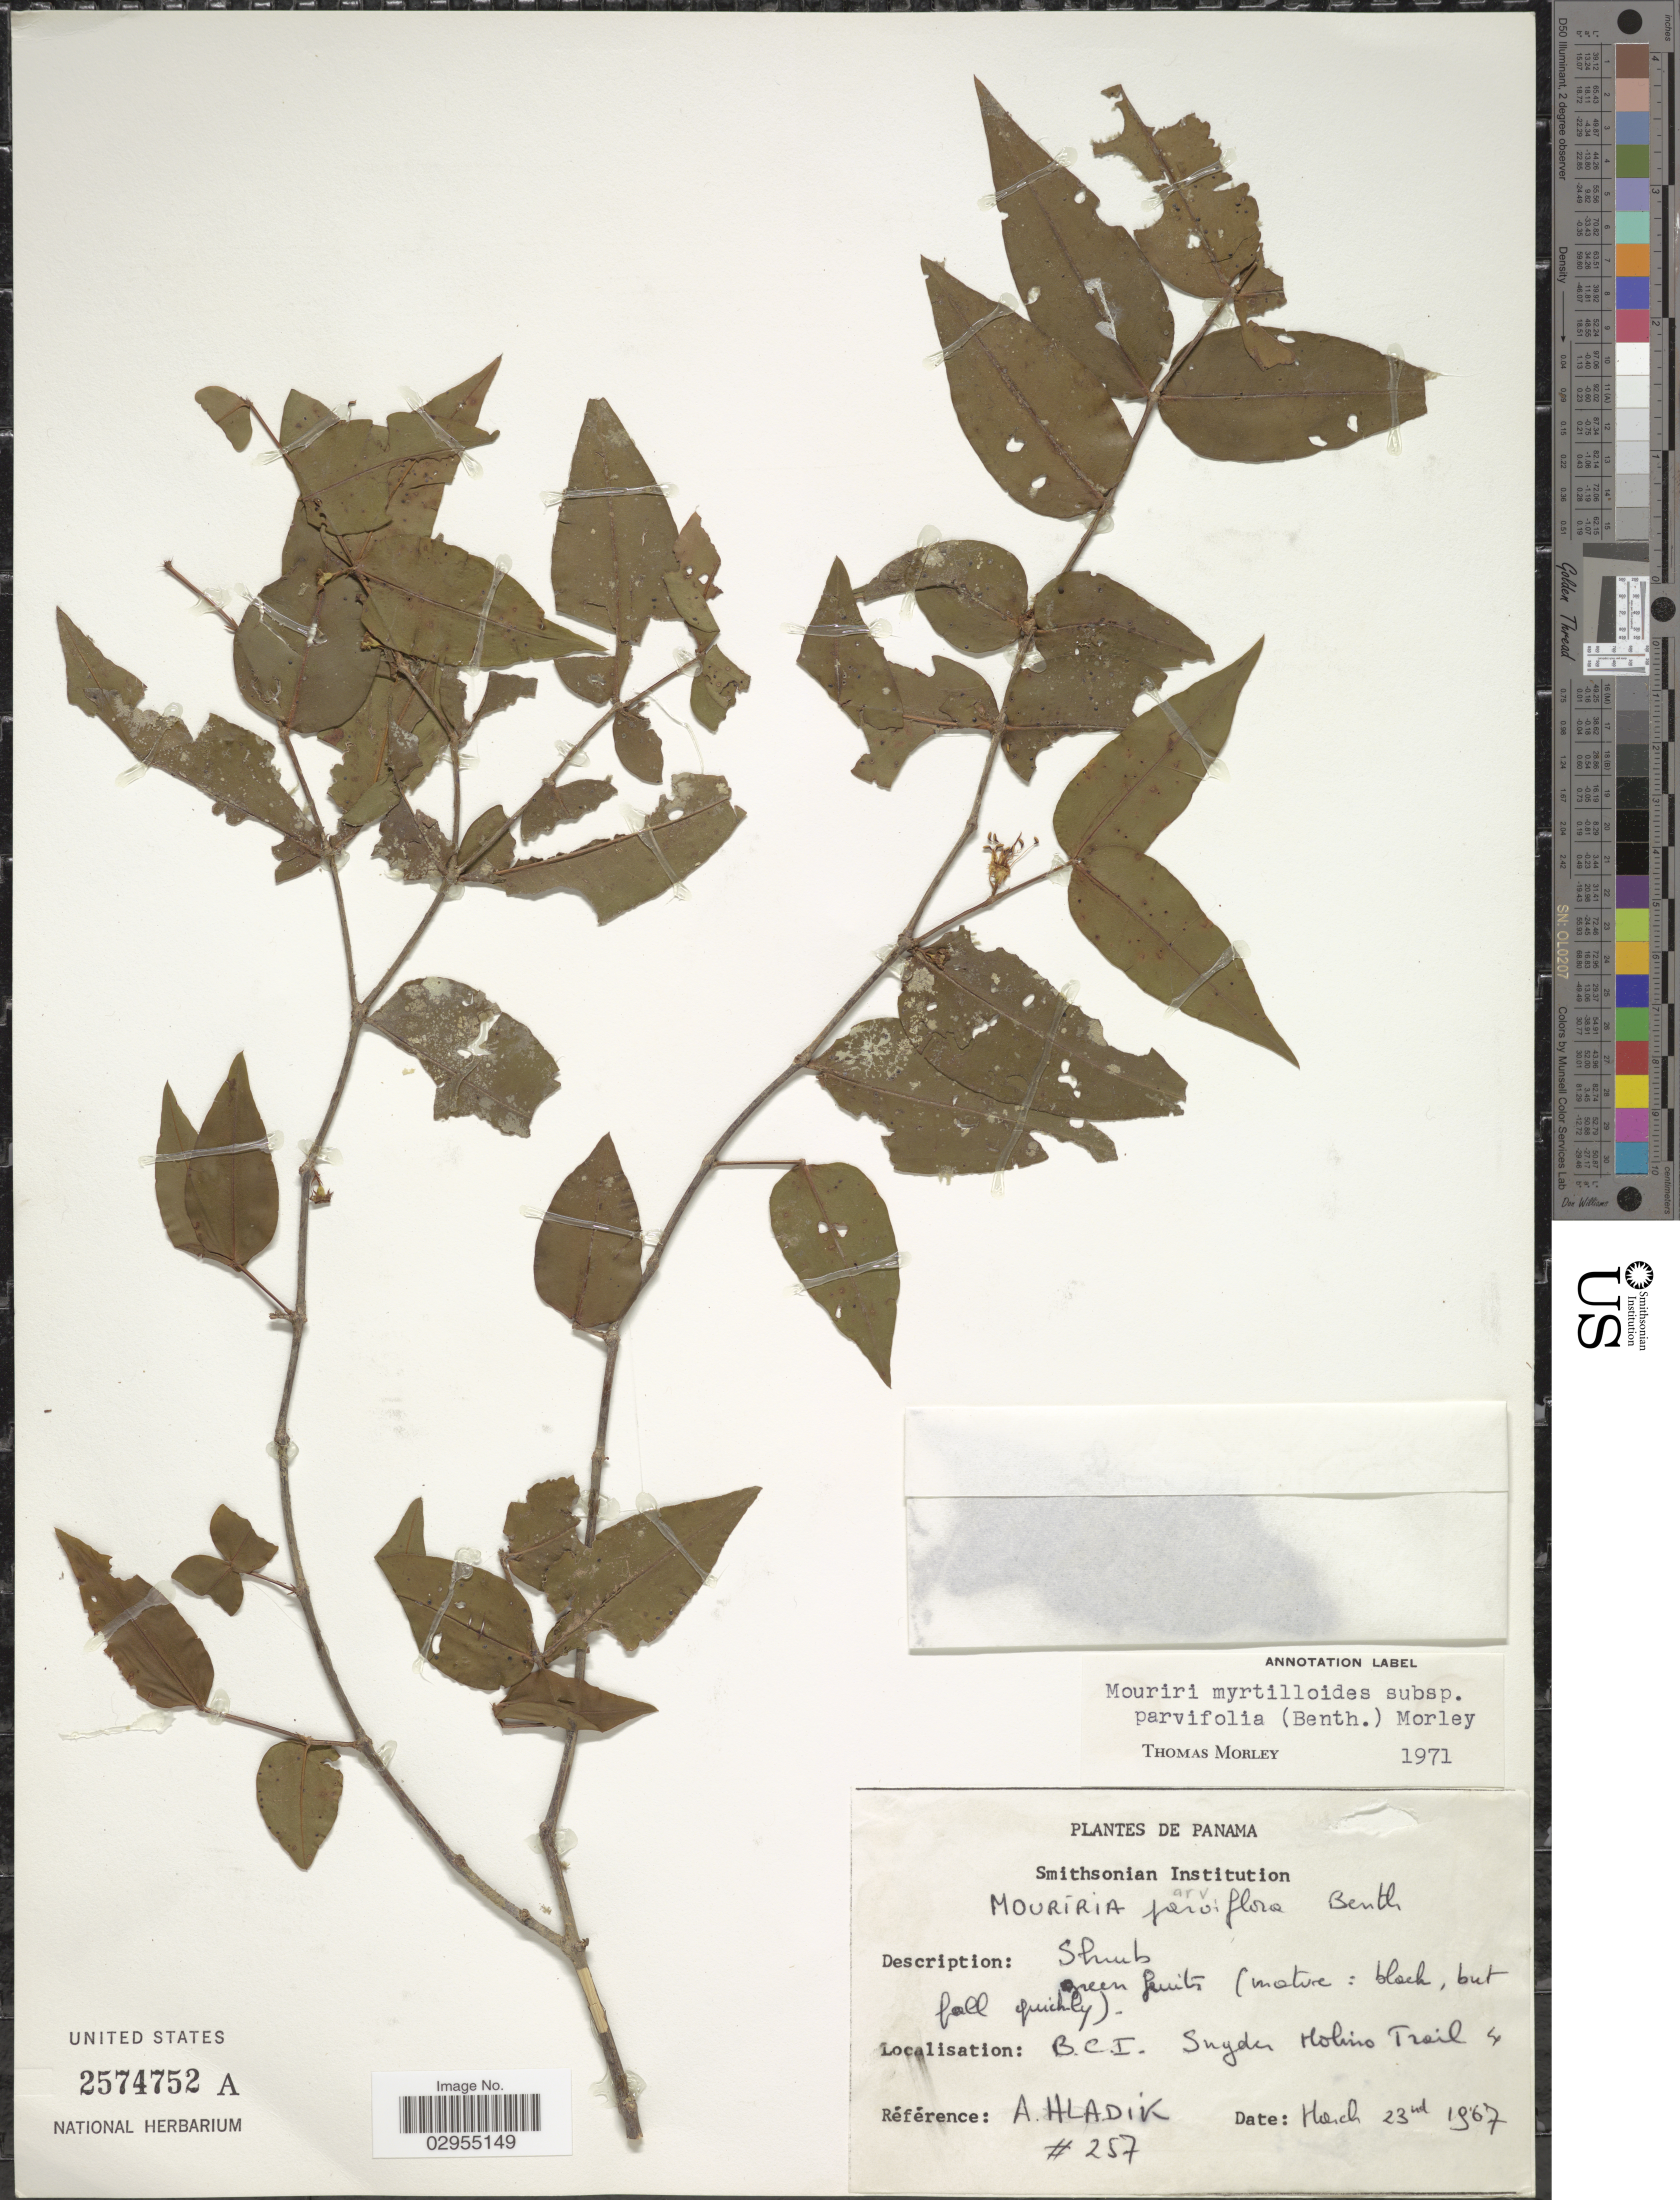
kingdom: Plantae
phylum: Tracheophyta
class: Magnoliopsida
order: Myrtales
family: Melastomataceae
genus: Mouriri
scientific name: Mouriri parvifolia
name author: Benth.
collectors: A. Hladik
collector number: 257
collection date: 1967-03-23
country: Panama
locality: B.C.I. Snyden Molino Trail 4.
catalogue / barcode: US 2574752A